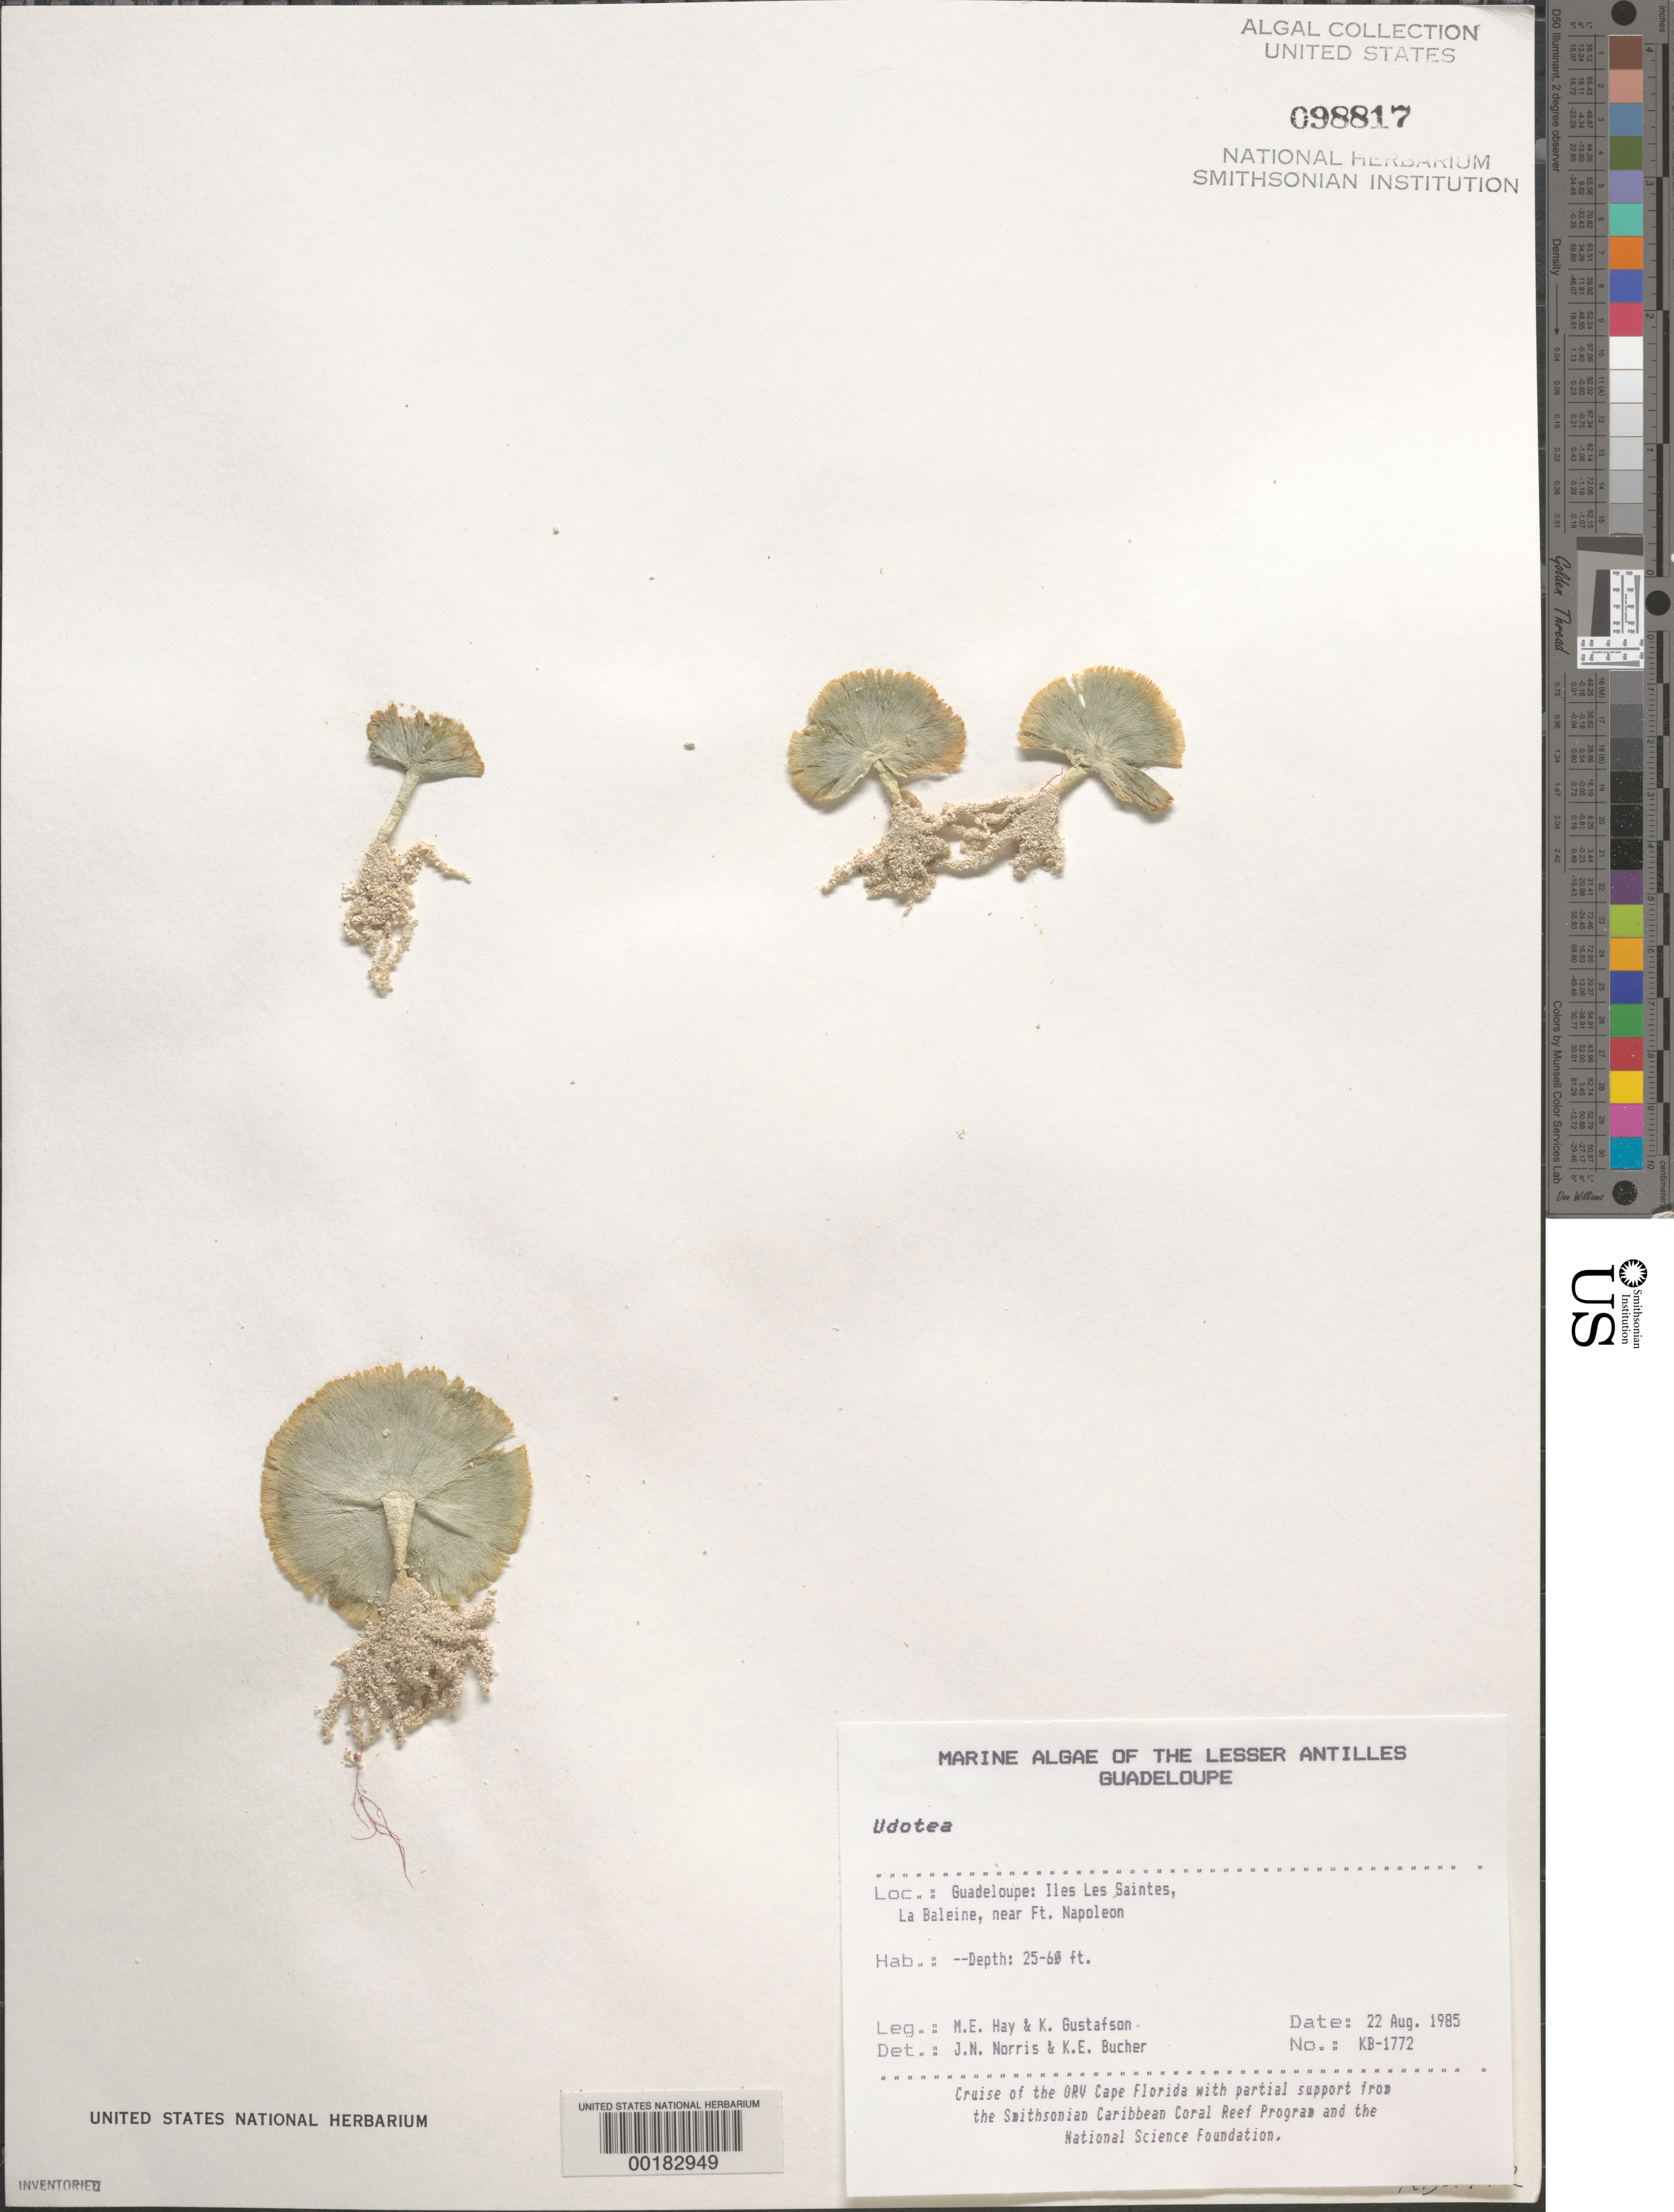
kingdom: Plantae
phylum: Chlorophyta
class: Ulvophyceae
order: Bryopsidales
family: Udoteaceae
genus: Udotea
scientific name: Udotea sp.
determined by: Norris, J. N.; Bucher, K. E.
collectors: M. E. Hay & K. Gustafson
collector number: KB-1772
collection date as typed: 22 Aug 1985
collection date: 1985-08-22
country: Guadeloupe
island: Iles des Saintes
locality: La Baleine, near Fort Napoleon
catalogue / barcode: US 98817